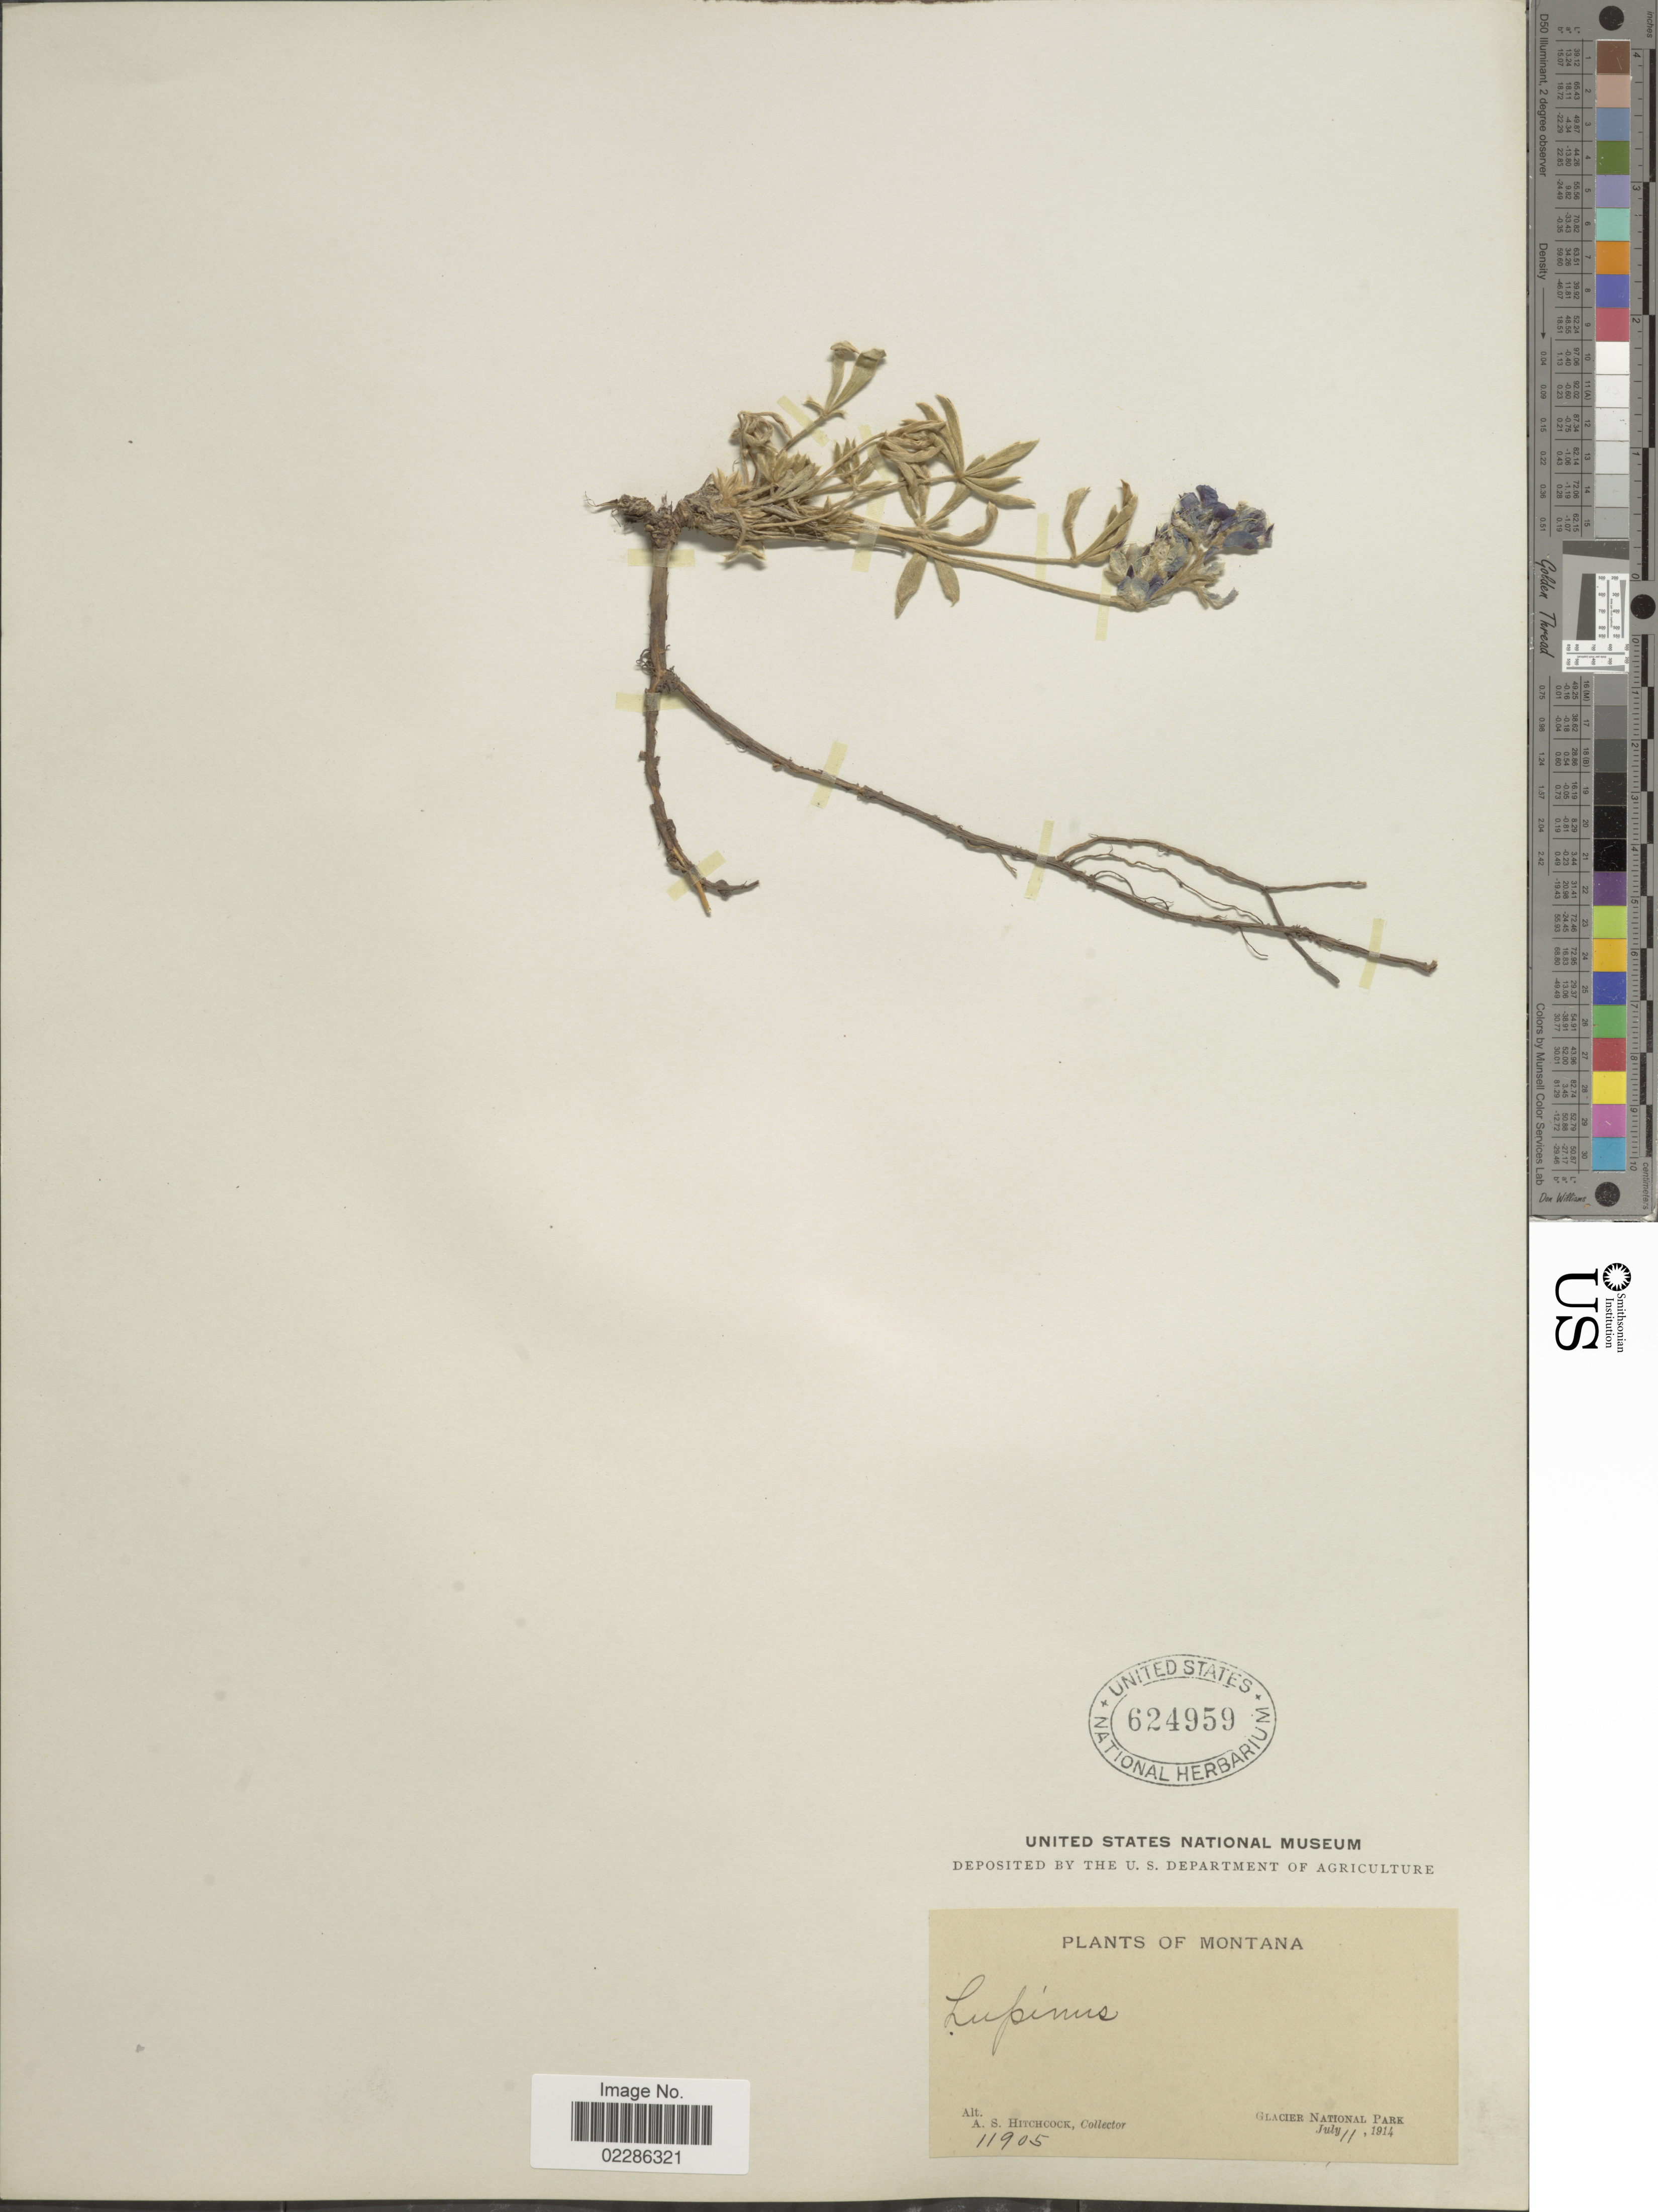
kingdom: Plantae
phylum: Tracheophyta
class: Magnoliopsida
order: Fabales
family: Fabaceae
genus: Lupinus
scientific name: Lupinus sp.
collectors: A. S. Hitchcock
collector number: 11905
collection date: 1914-07-11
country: United States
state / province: Montana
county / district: Flathead / Glacier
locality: Glacier National Park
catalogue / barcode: US 624959